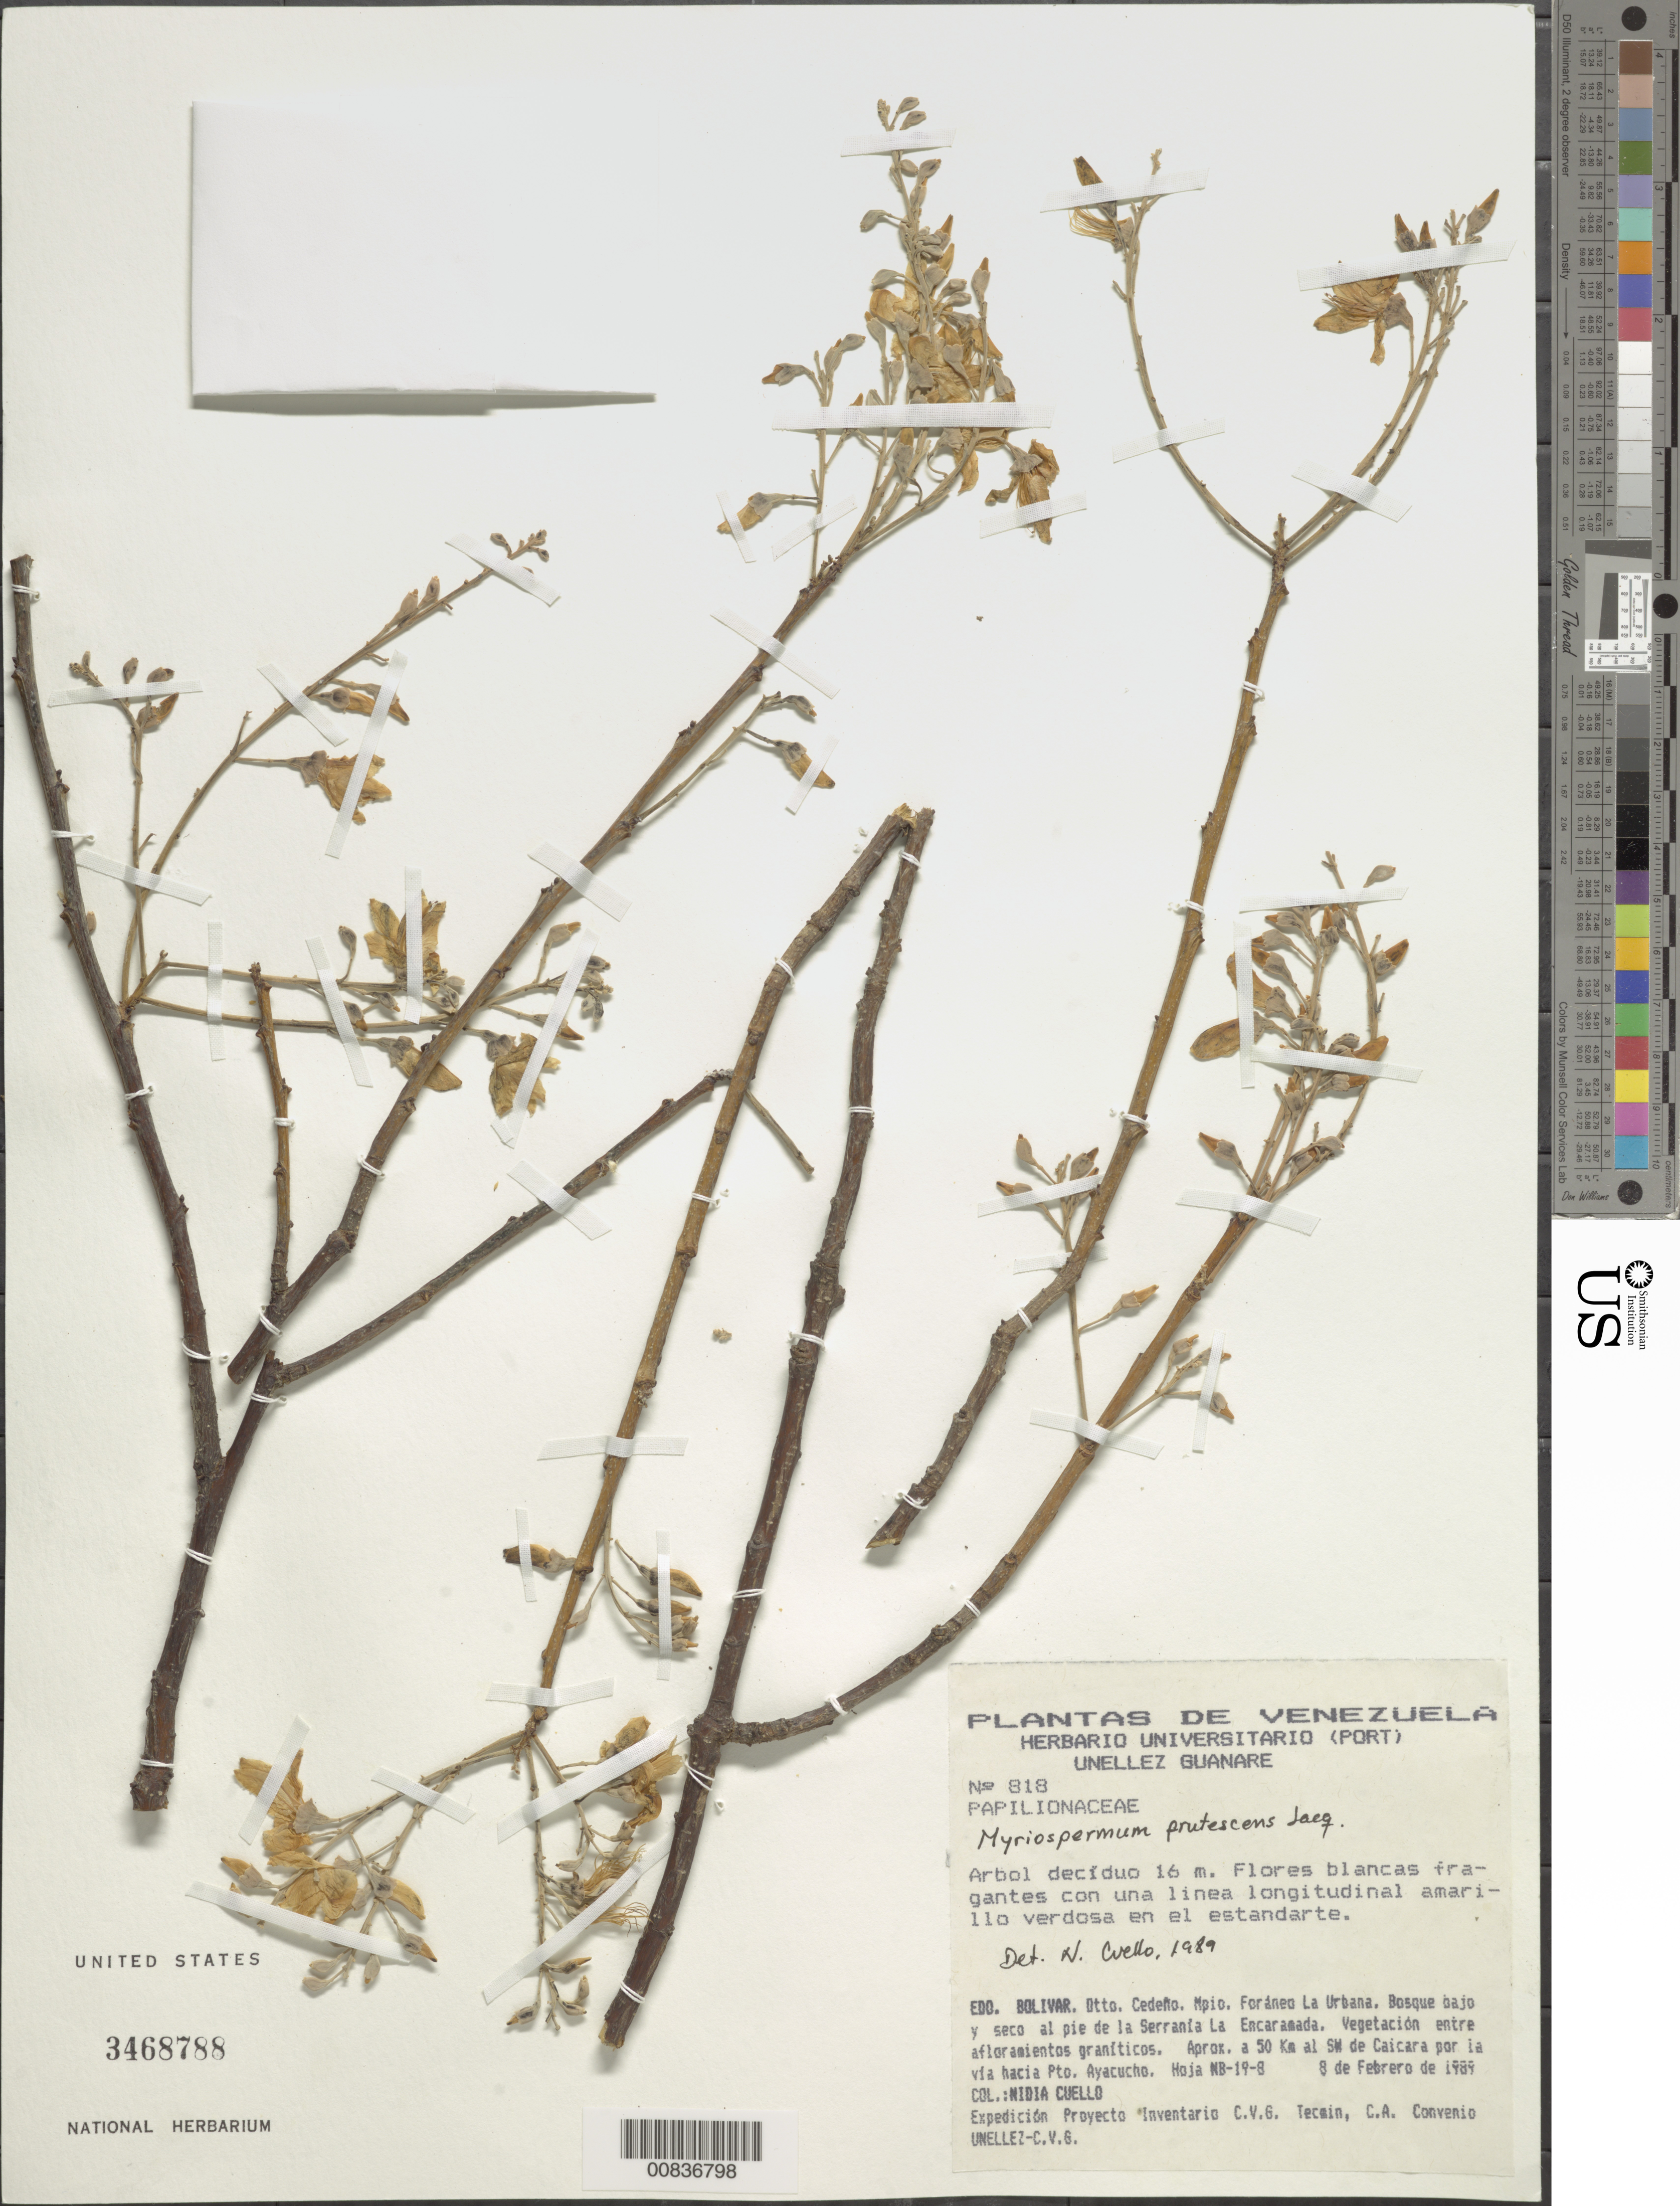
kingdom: Plantae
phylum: Tracheophyta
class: Magnoliopsida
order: Fabales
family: Fabaceae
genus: Myrospermum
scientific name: Myrospermum frutescens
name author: Jacq.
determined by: Cuello, Nidia L.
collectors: N. L. Cuello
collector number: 818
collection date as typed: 8-Feb-89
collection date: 1989-02-08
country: Venezuela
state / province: Bolívar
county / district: Cedeño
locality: Mun. Foráneo La Urbana, Serrania La Encaramada, 50 km SW Caicara por la via hacia Pto. Ayacucho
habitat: Bosque bajo y seco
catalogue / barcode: US 3468788